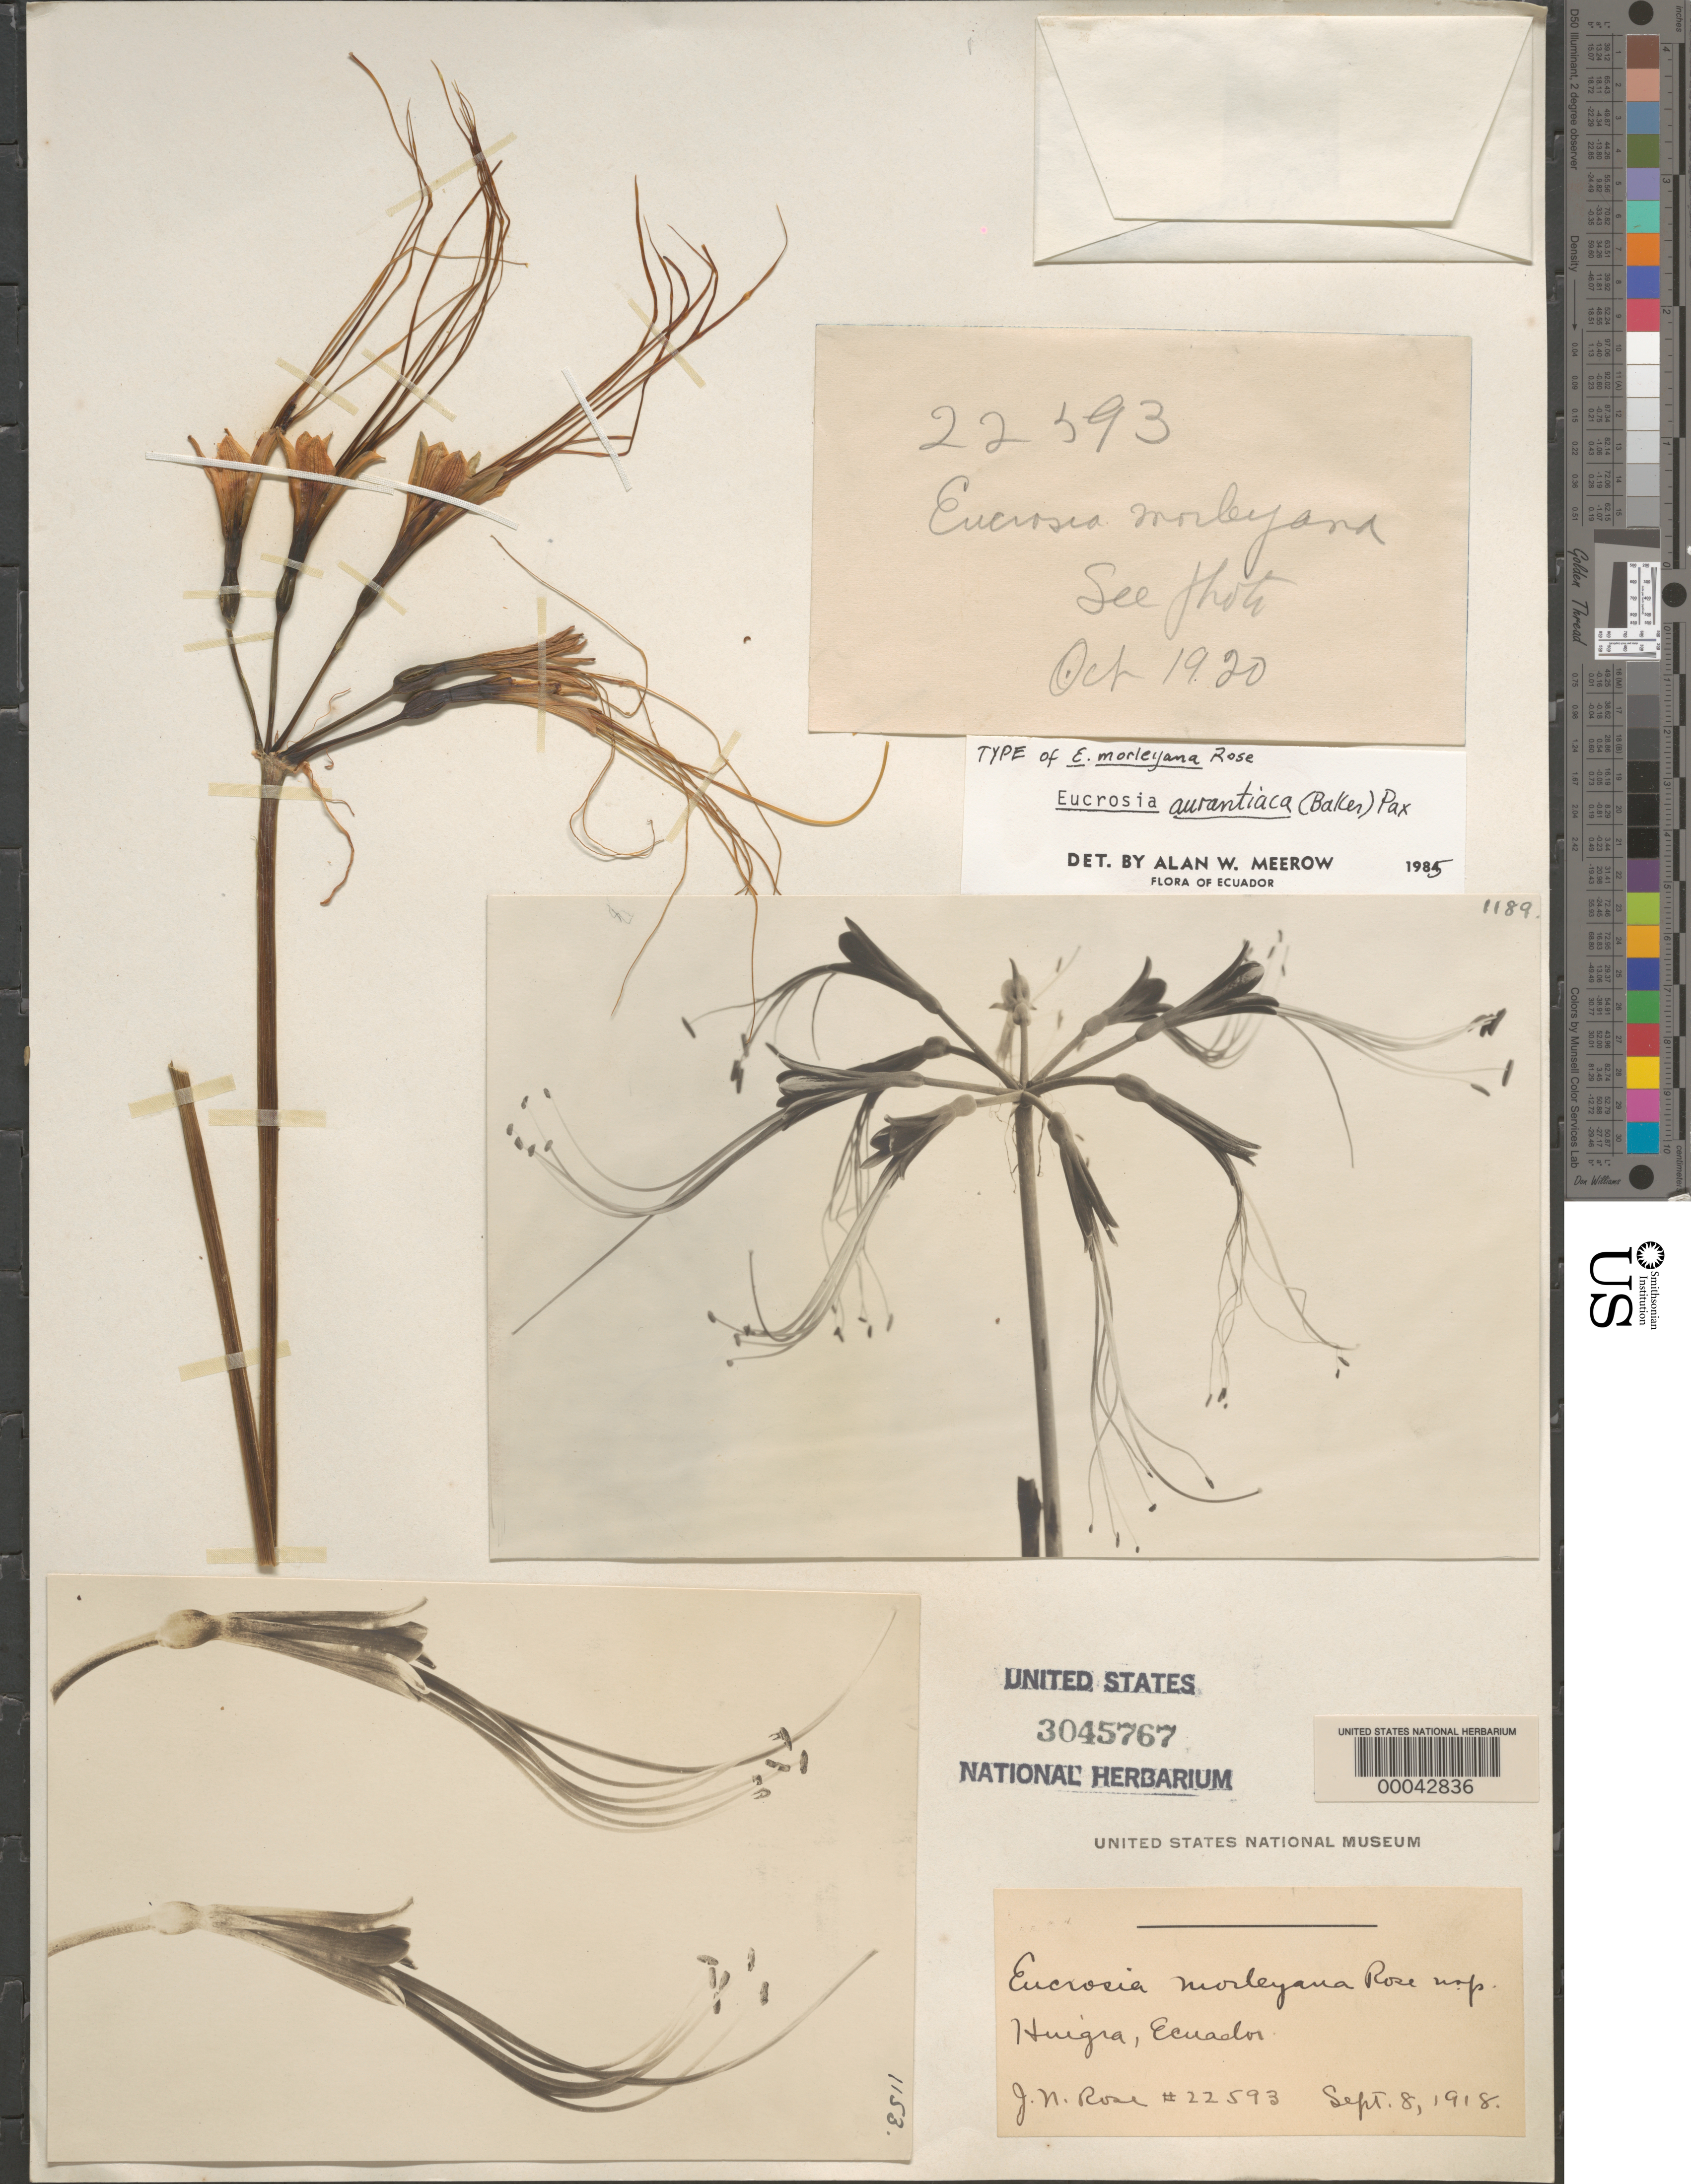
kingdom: Plantae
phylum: Tracheophyta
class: Liliopsida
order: Asparagales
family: Amaryllidaceae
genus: Eucrosia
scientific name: Eucrosia aurantiaca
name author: (Baller) Pax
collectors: J. N. Rose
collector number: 22593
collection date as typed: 08 Sep 1918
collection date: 1918-09-08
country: Ecuador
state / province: Chimborazo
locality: Huigra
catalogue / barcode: US 3045767